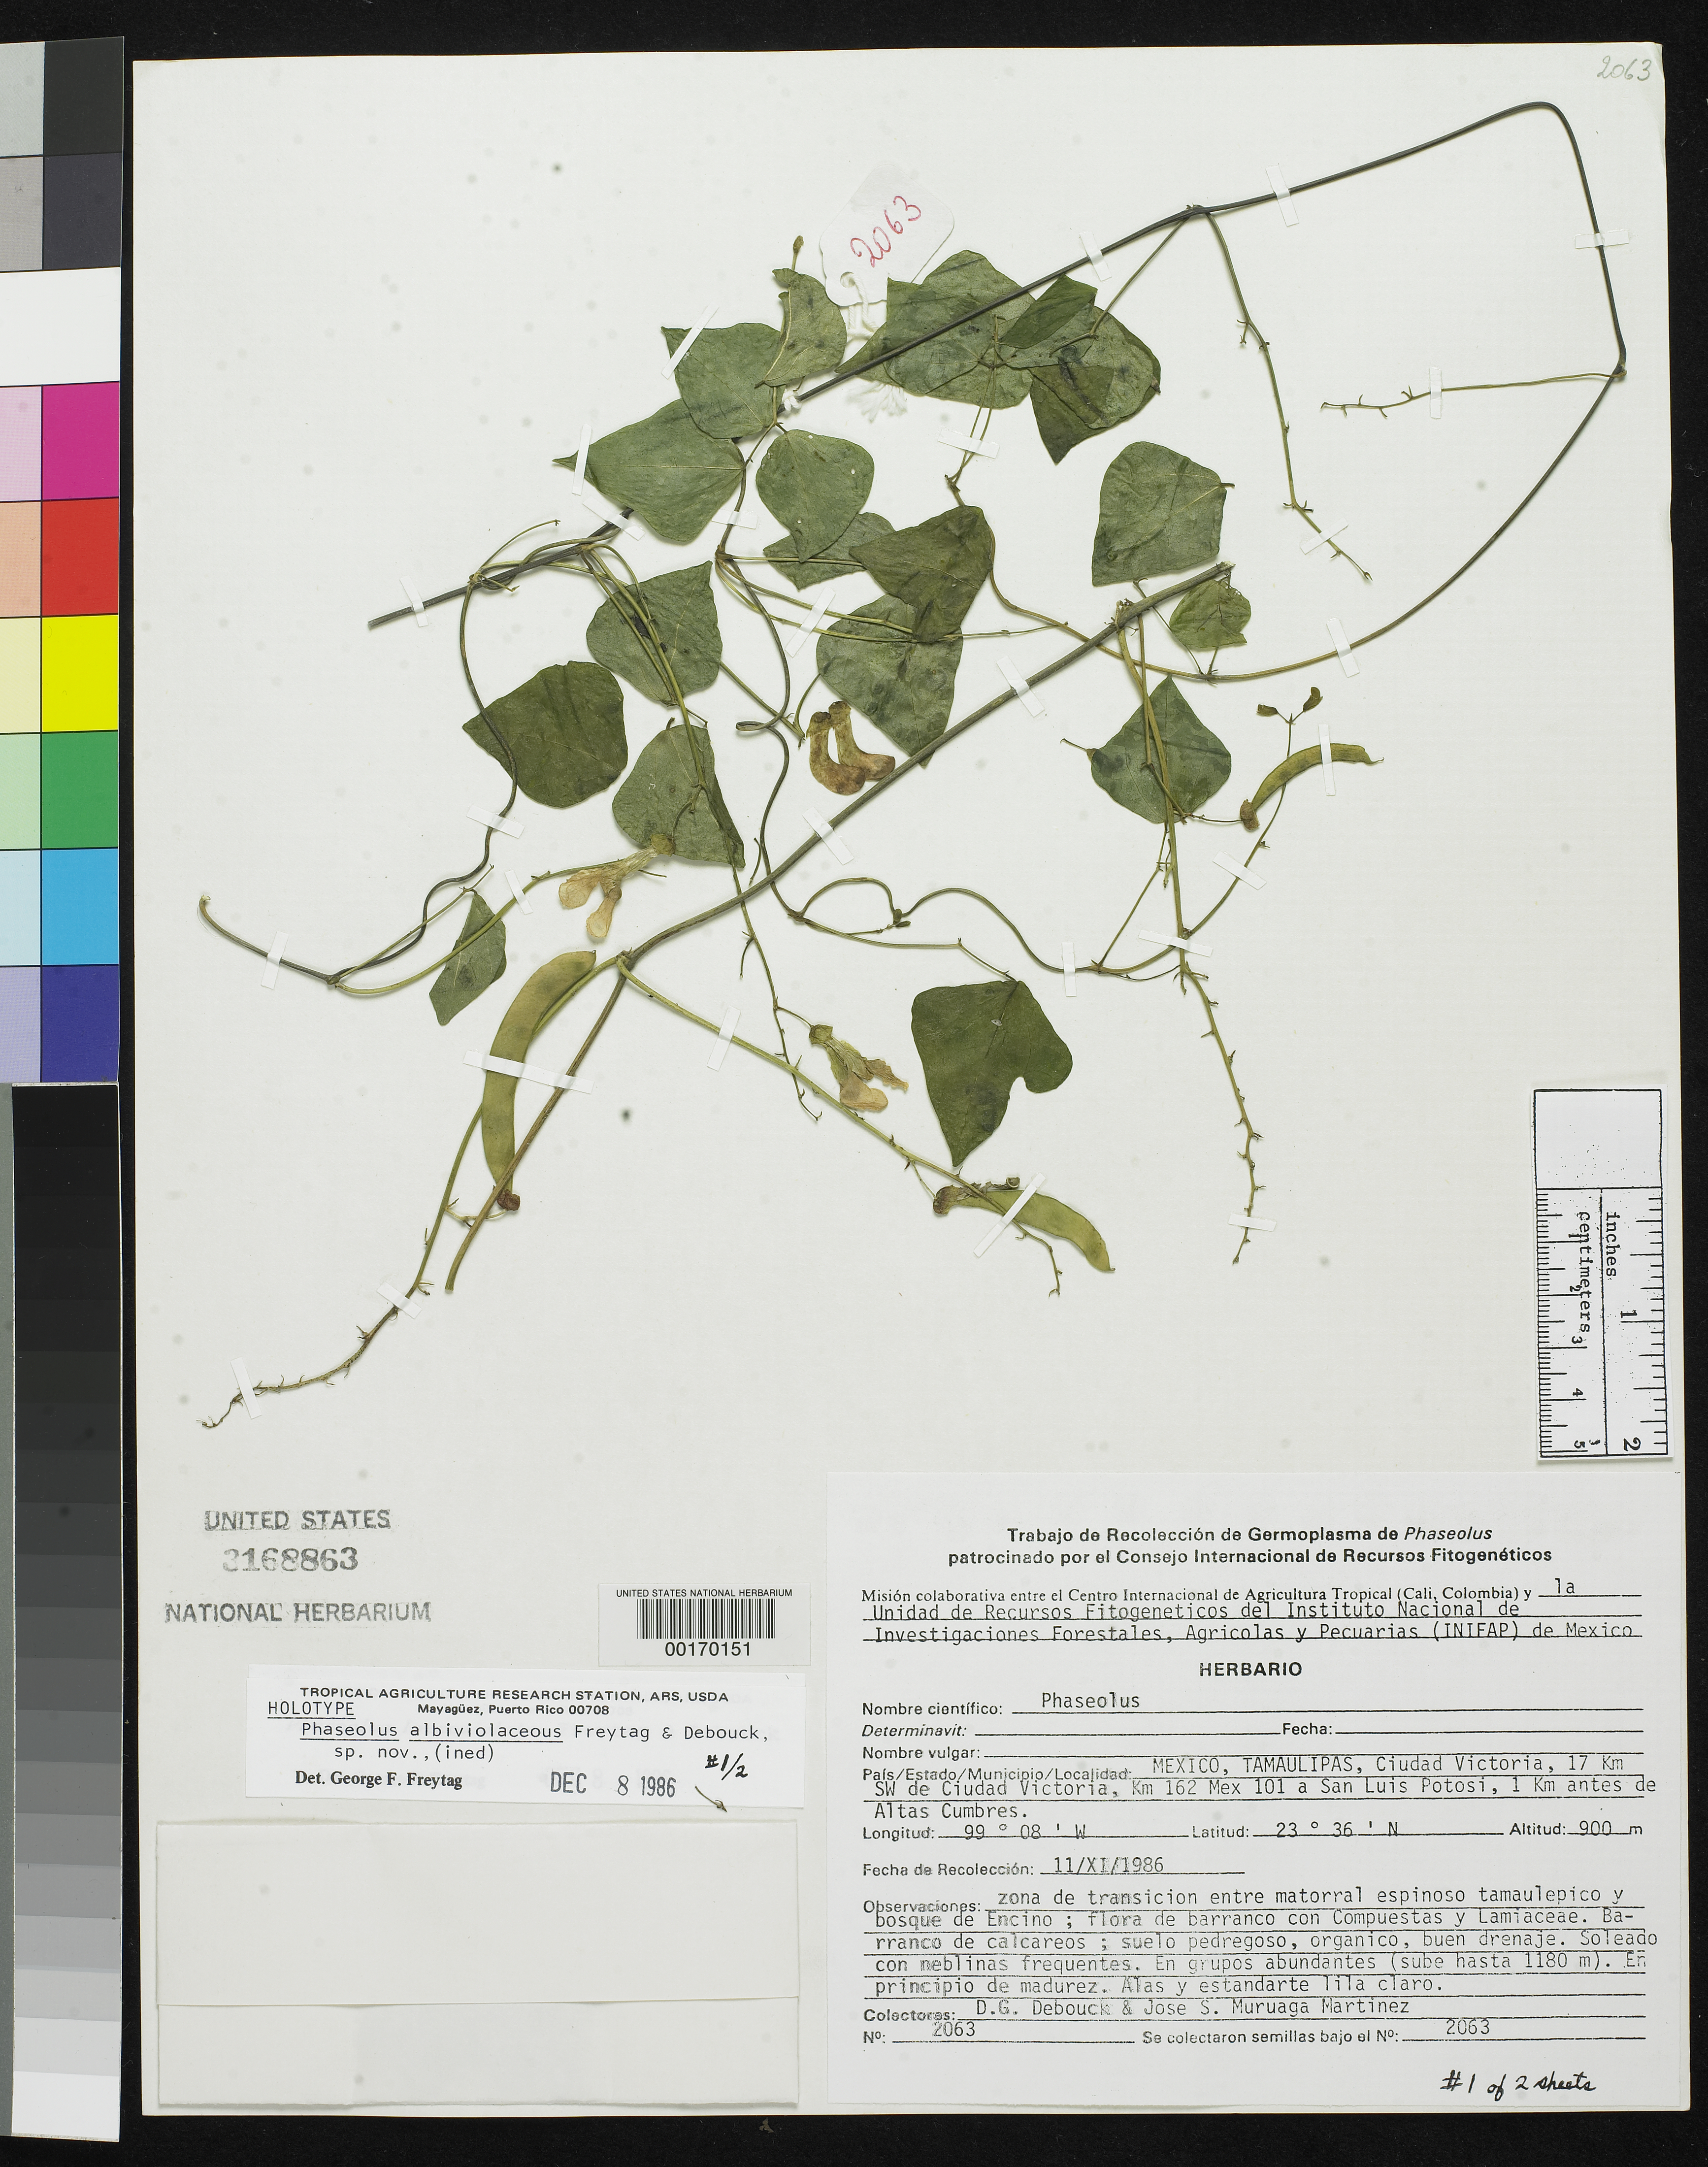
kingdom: Plantae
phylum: Tracheophyta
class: Magnoliopsida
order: Fabales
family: Fabaceae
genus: Phaseolus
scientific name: Phaseolus albiviolaceus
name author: Freytag & Debouck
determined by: Freytag, G. F.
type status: Holotype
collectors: D. Debouck & J. Muruaga Martinez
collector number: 2063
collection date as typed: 11 Nov 1986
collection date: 1986-11-11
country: Mexico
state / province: Tamaulipas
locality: Ciudad Victoria, 17 km SW de Ciudad Victoria, km 162 MEX 101 a San Luis Potosi, 1 km antes de Altas Cumbres.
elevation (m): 900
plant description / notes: Holotype mounted on 2 sheets.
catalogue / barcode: US 3168863